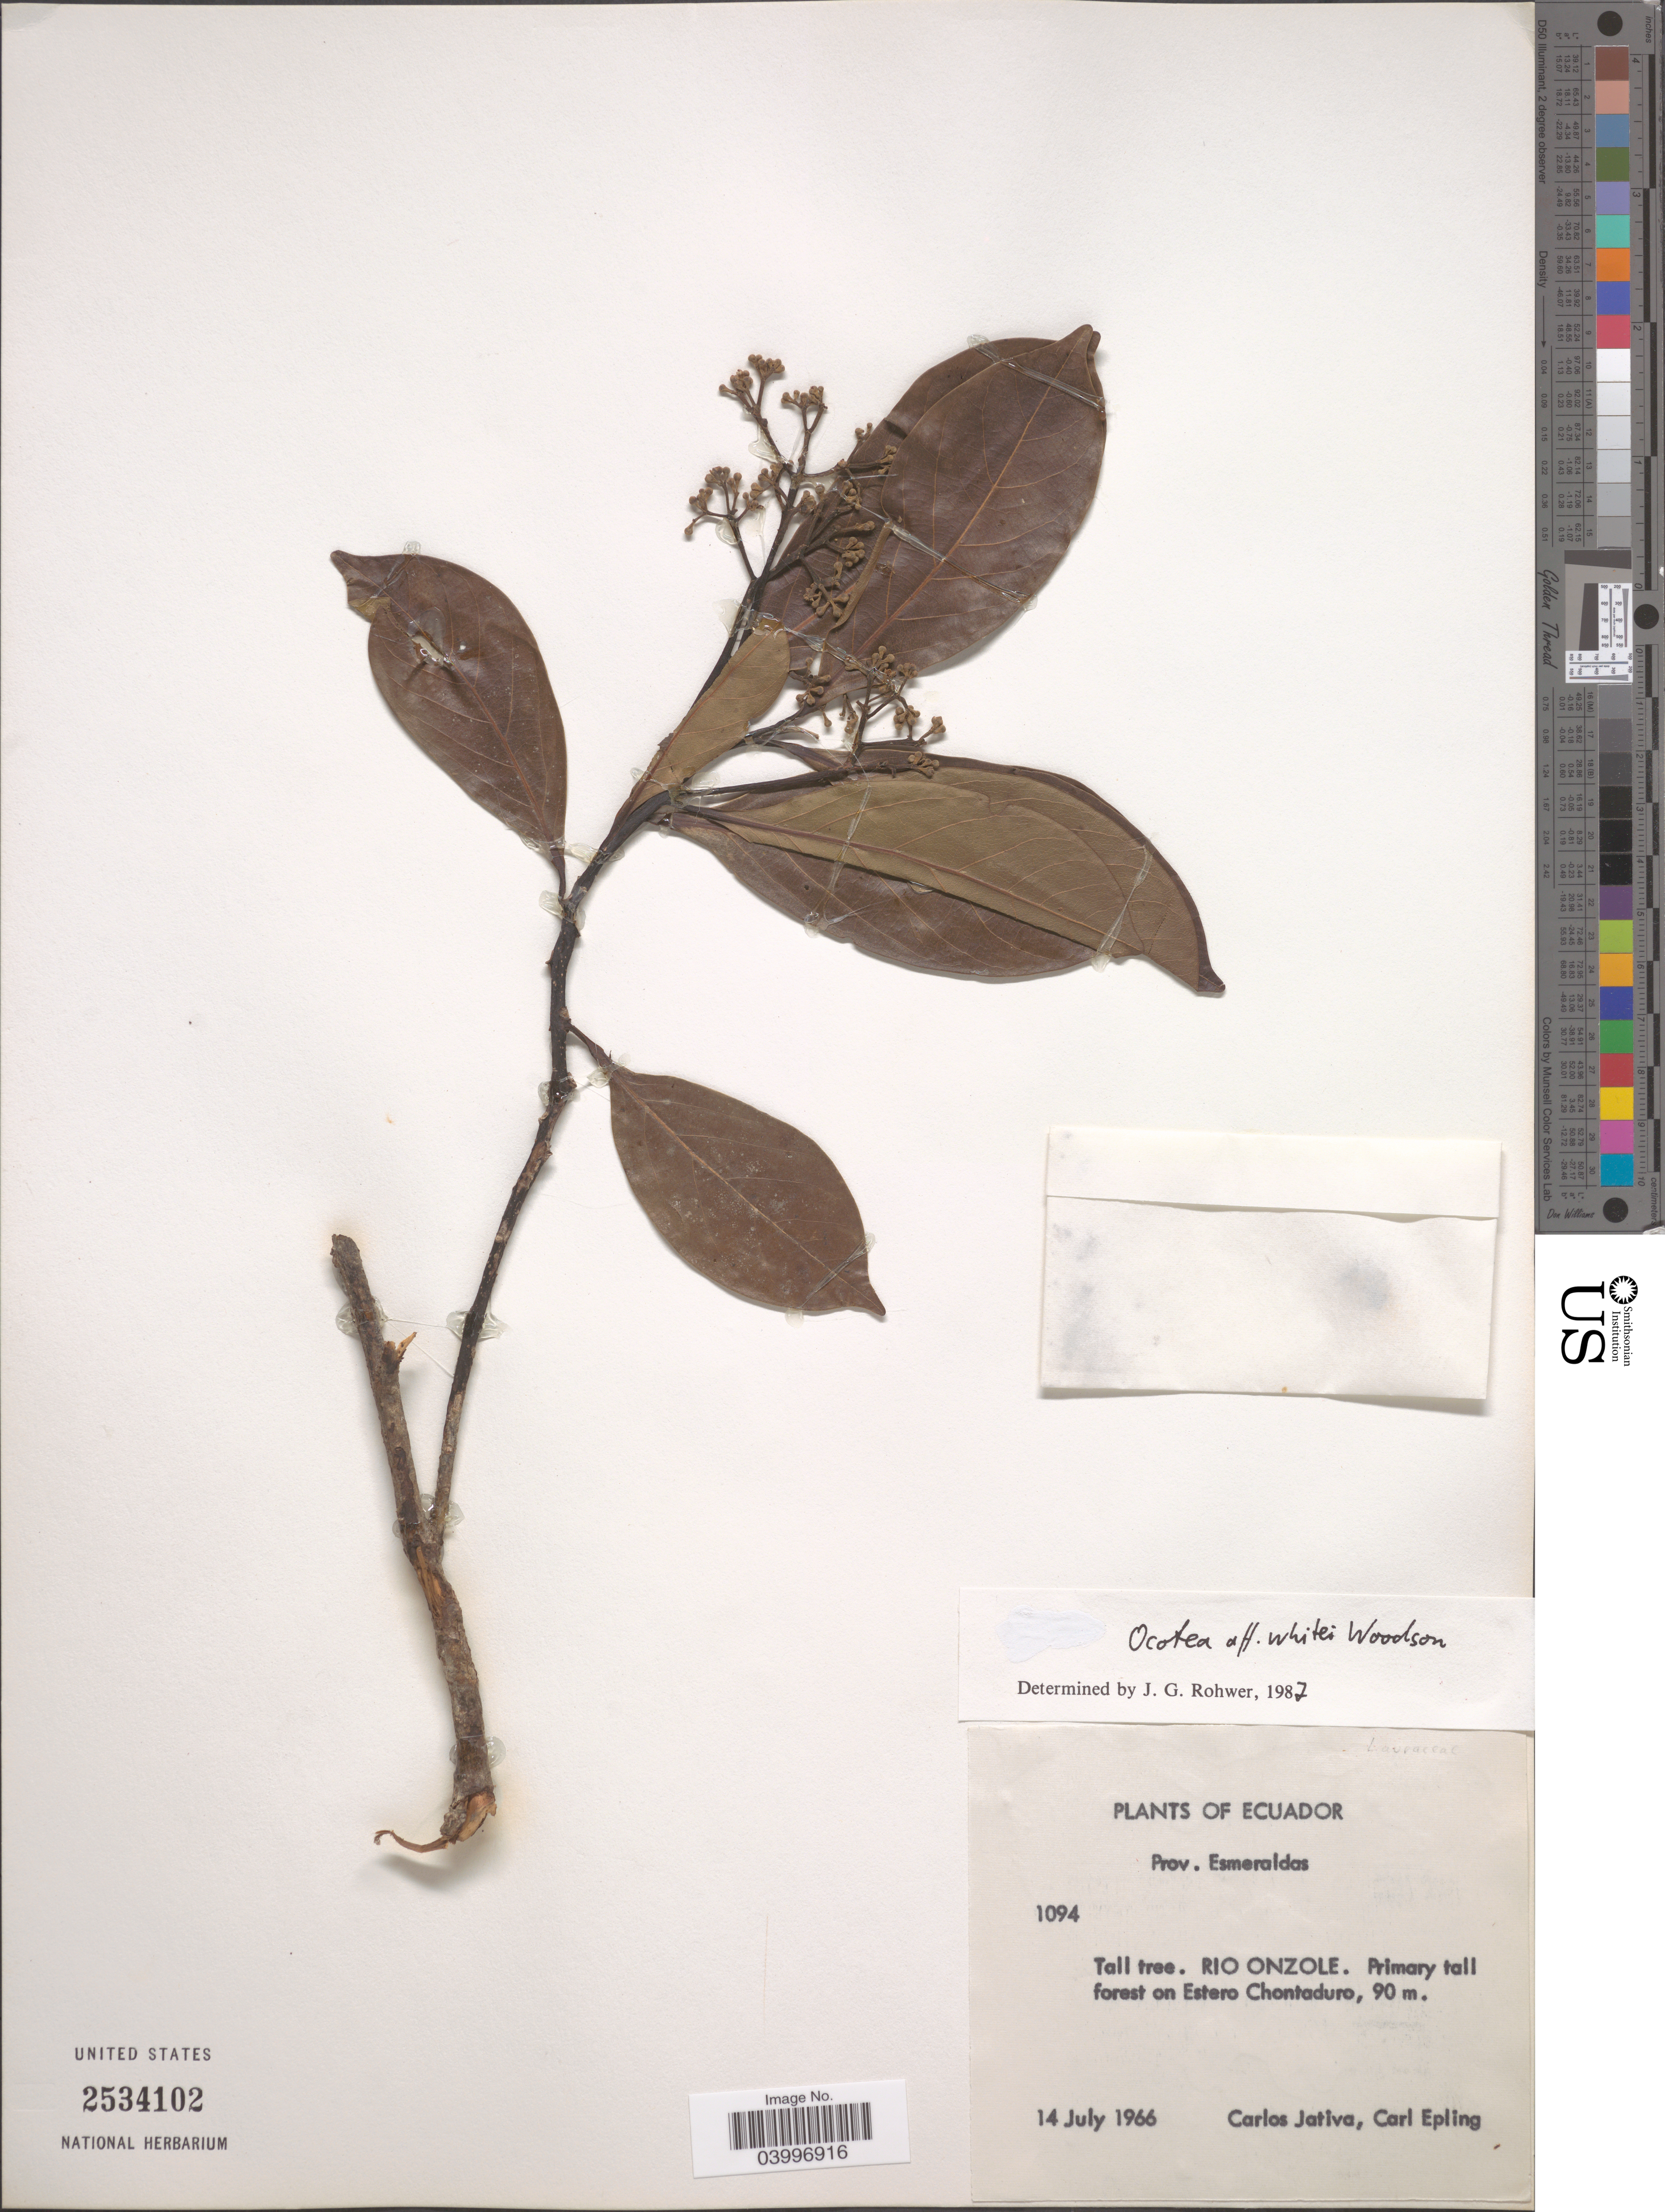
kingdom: Plantae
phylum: Tracheophyta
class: Magnoliopsida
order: Laurales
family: Lauraceae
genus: Ocotea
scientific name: Ocotea whitei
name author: Woodson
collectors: C. D. Játiva & C. C. Epling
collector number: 1094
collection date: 1966-07-14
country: Ecuador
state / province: Esmeraldas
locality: Rio Onzole. Primary tall forest on Estero Chontaduro.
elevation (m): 90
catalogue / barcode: US 2534102